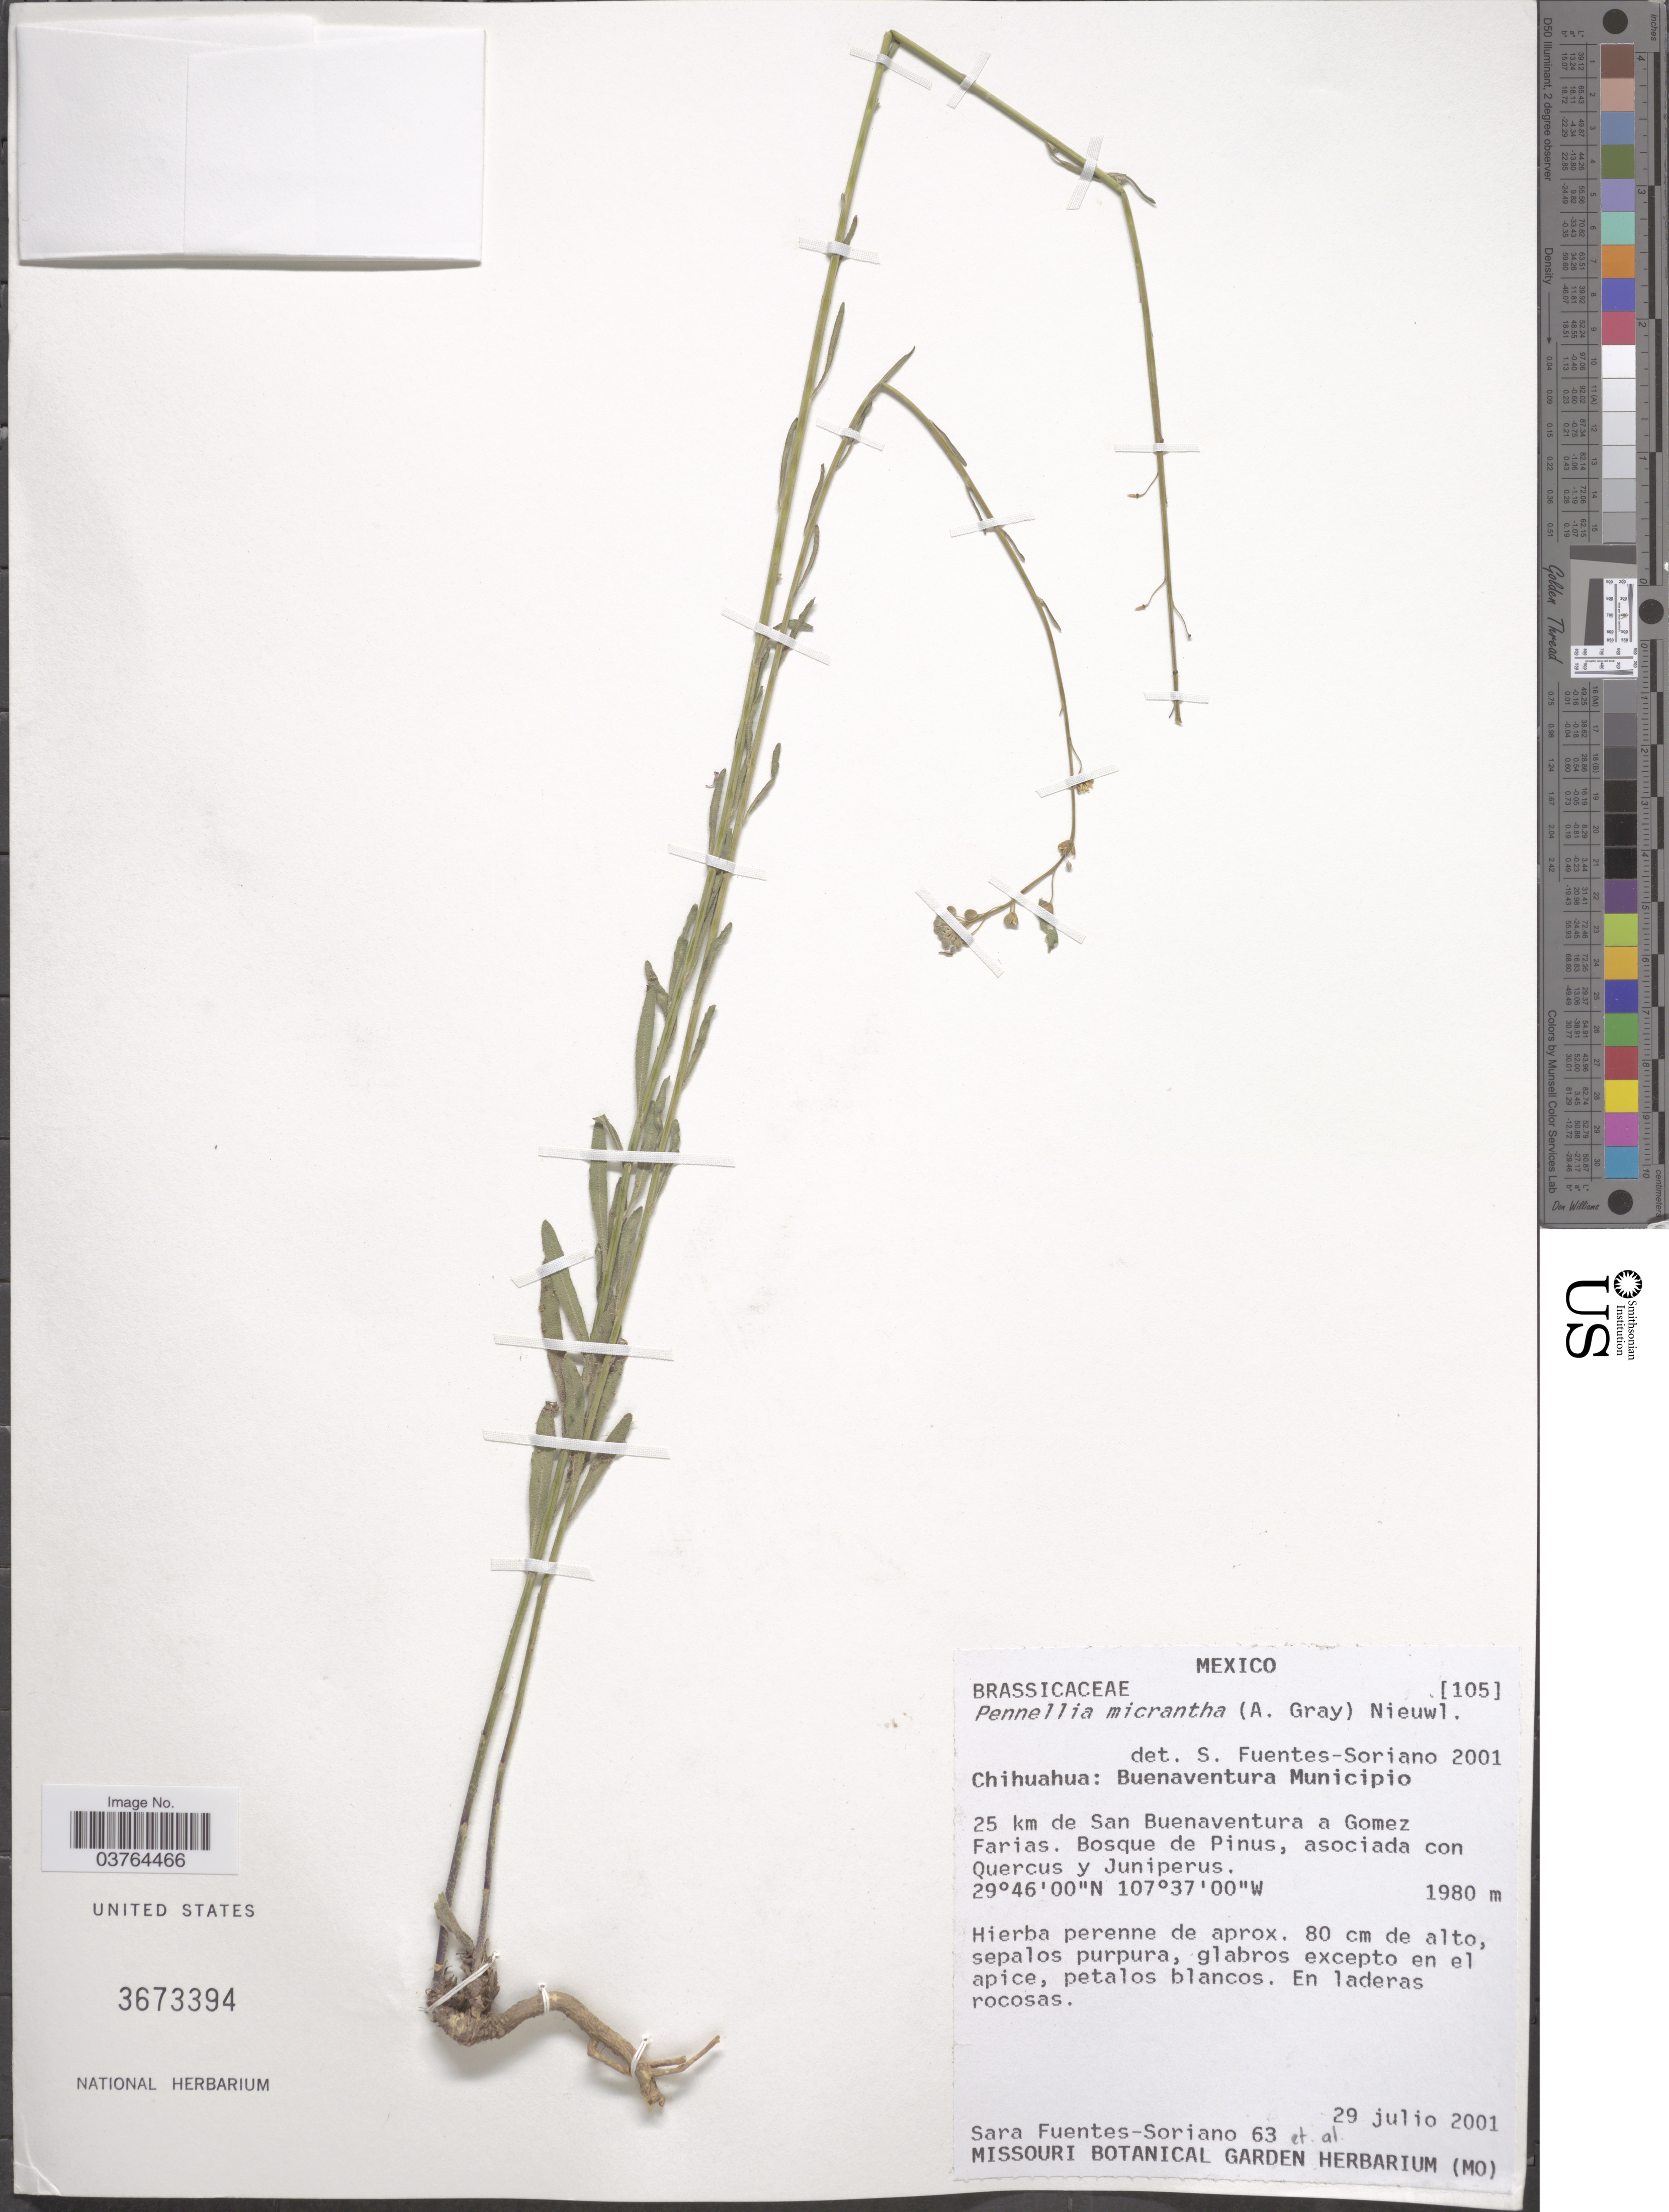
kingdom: Plantae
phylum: Tracheophyta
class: Magnoliopsida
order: Brassicales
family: Brassicaceae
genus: Pennellia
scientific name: Pennellia micrantha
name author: (A. Gray) Nieuwl.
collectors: S. Fuentes-Soriano & et al.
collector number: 63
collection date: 2001-07-29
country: Mexico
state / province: Chihuahua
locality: Buenaventura Municipio. 25 km de San Buenaventura a Gomez Farias.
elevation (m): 1980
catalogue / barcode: US 3673394